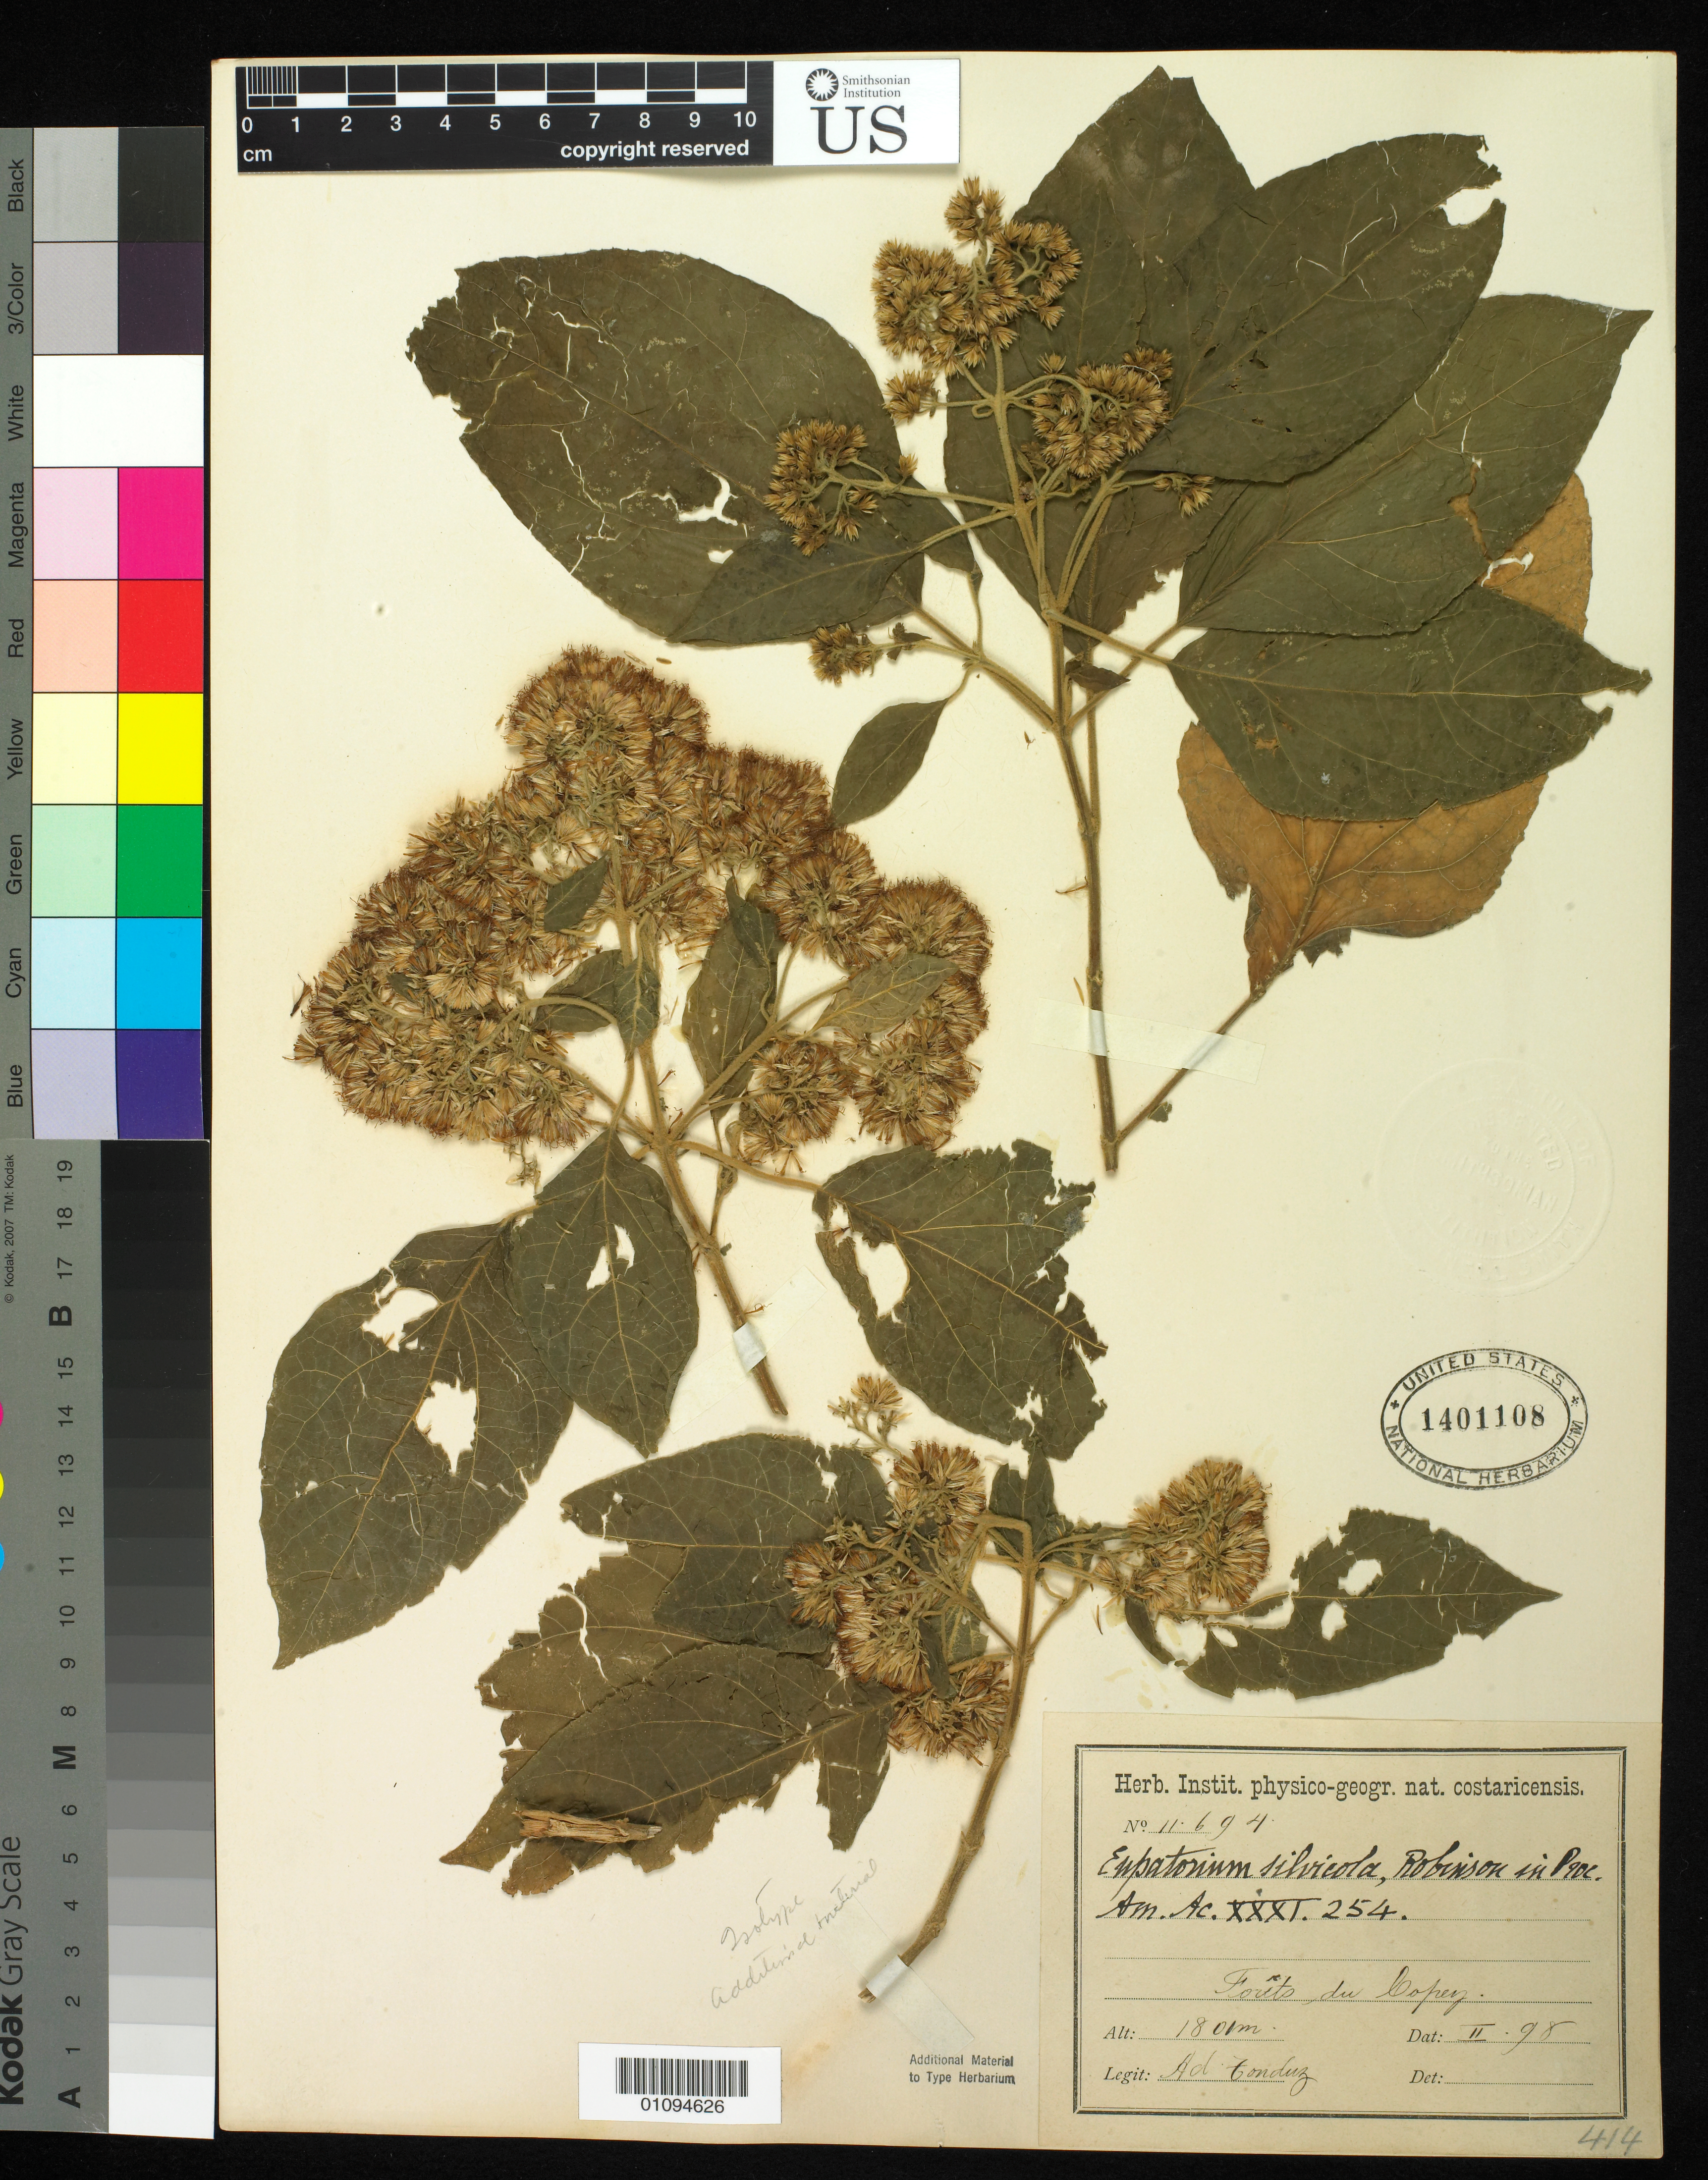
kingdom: Plantae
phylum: Tracheophyta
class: Magnoliopsida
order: Asterales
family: Asteraceae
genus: Eupatorium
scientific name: Eupatorium silvicola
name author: B.L. Rob.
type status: Syntype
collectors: A. Tonduz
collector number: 11694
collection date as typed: Feb 1898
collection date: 1898-02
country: Costa Rica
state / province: San José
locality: Forets du Copey.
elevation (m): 1800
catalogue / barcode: US 1401108